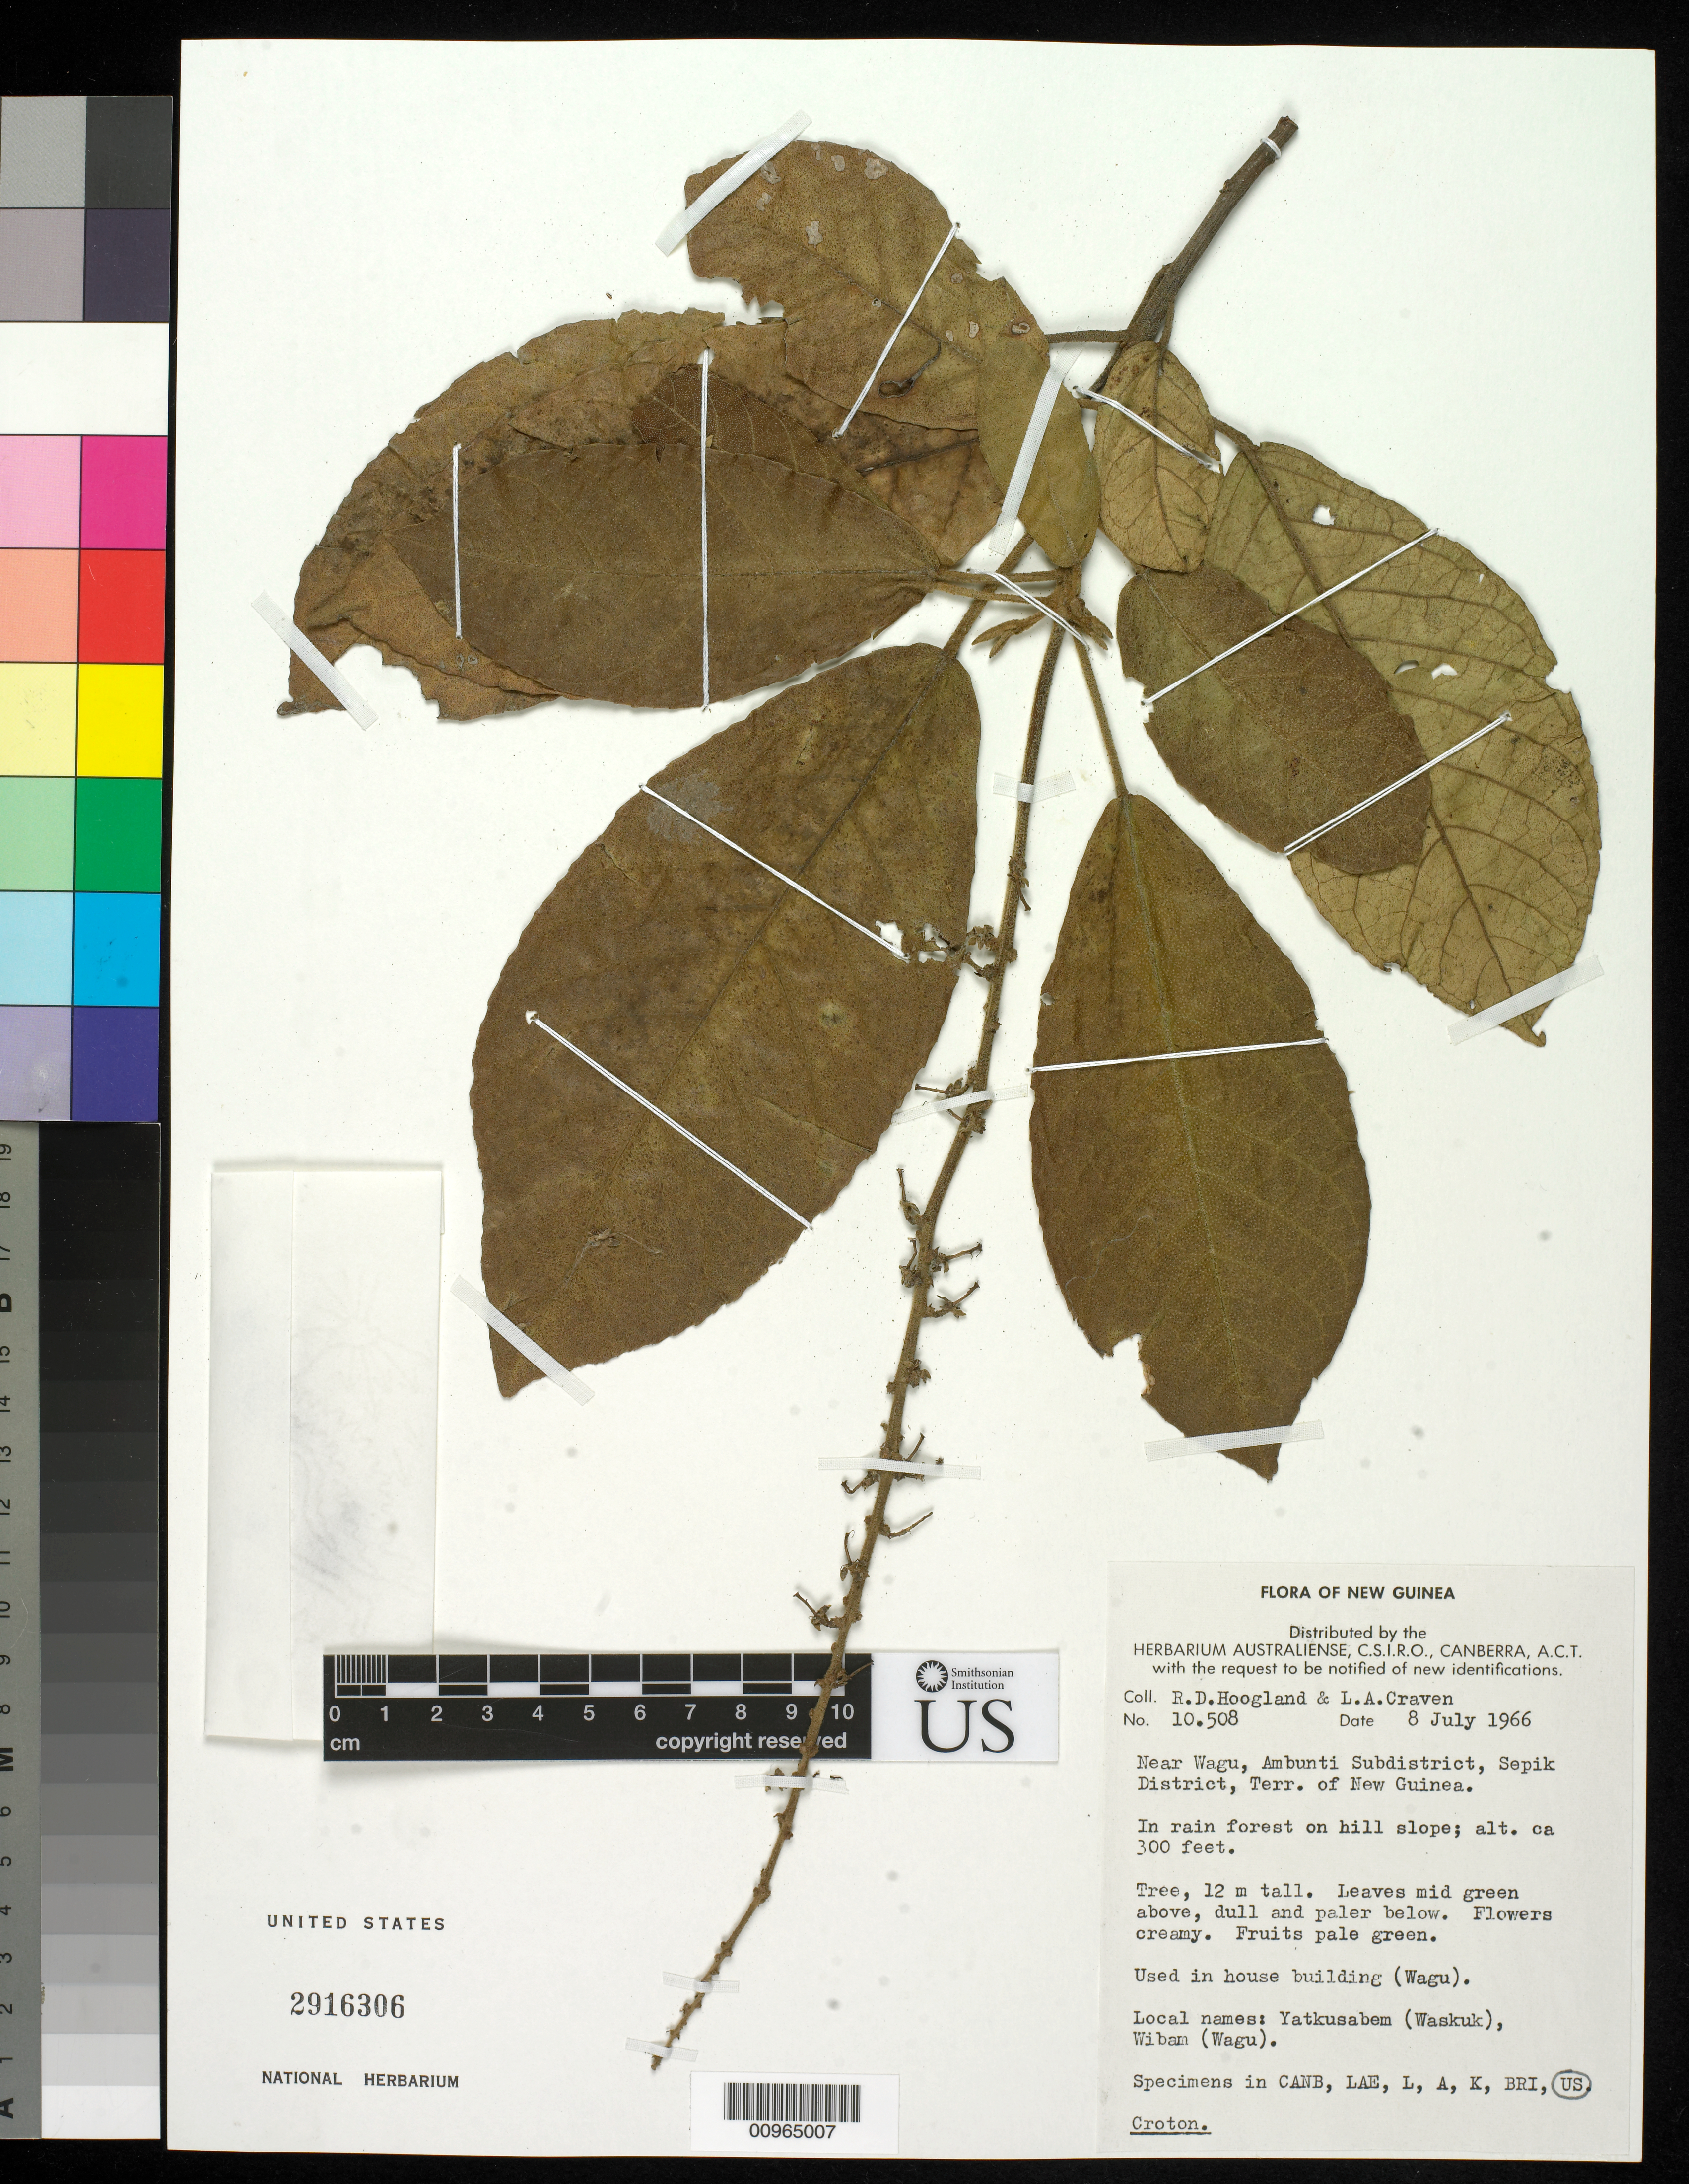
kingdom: Plantae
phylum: Tracheophyta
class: Magnoliopsida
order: Malpighiales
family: Euphorbiaceae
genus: Croton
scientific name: Croton sp.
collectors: R. D. Hoogland & L. A. Craven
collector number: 10508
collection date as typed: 08 Jul 1966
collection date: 1966-07-08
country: Papua New Guinea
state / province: East Sepik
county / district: Ambunti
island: New Guinea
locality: Near Wagu. In rain forest on hill slope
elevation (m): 91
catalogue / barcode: US 2916306